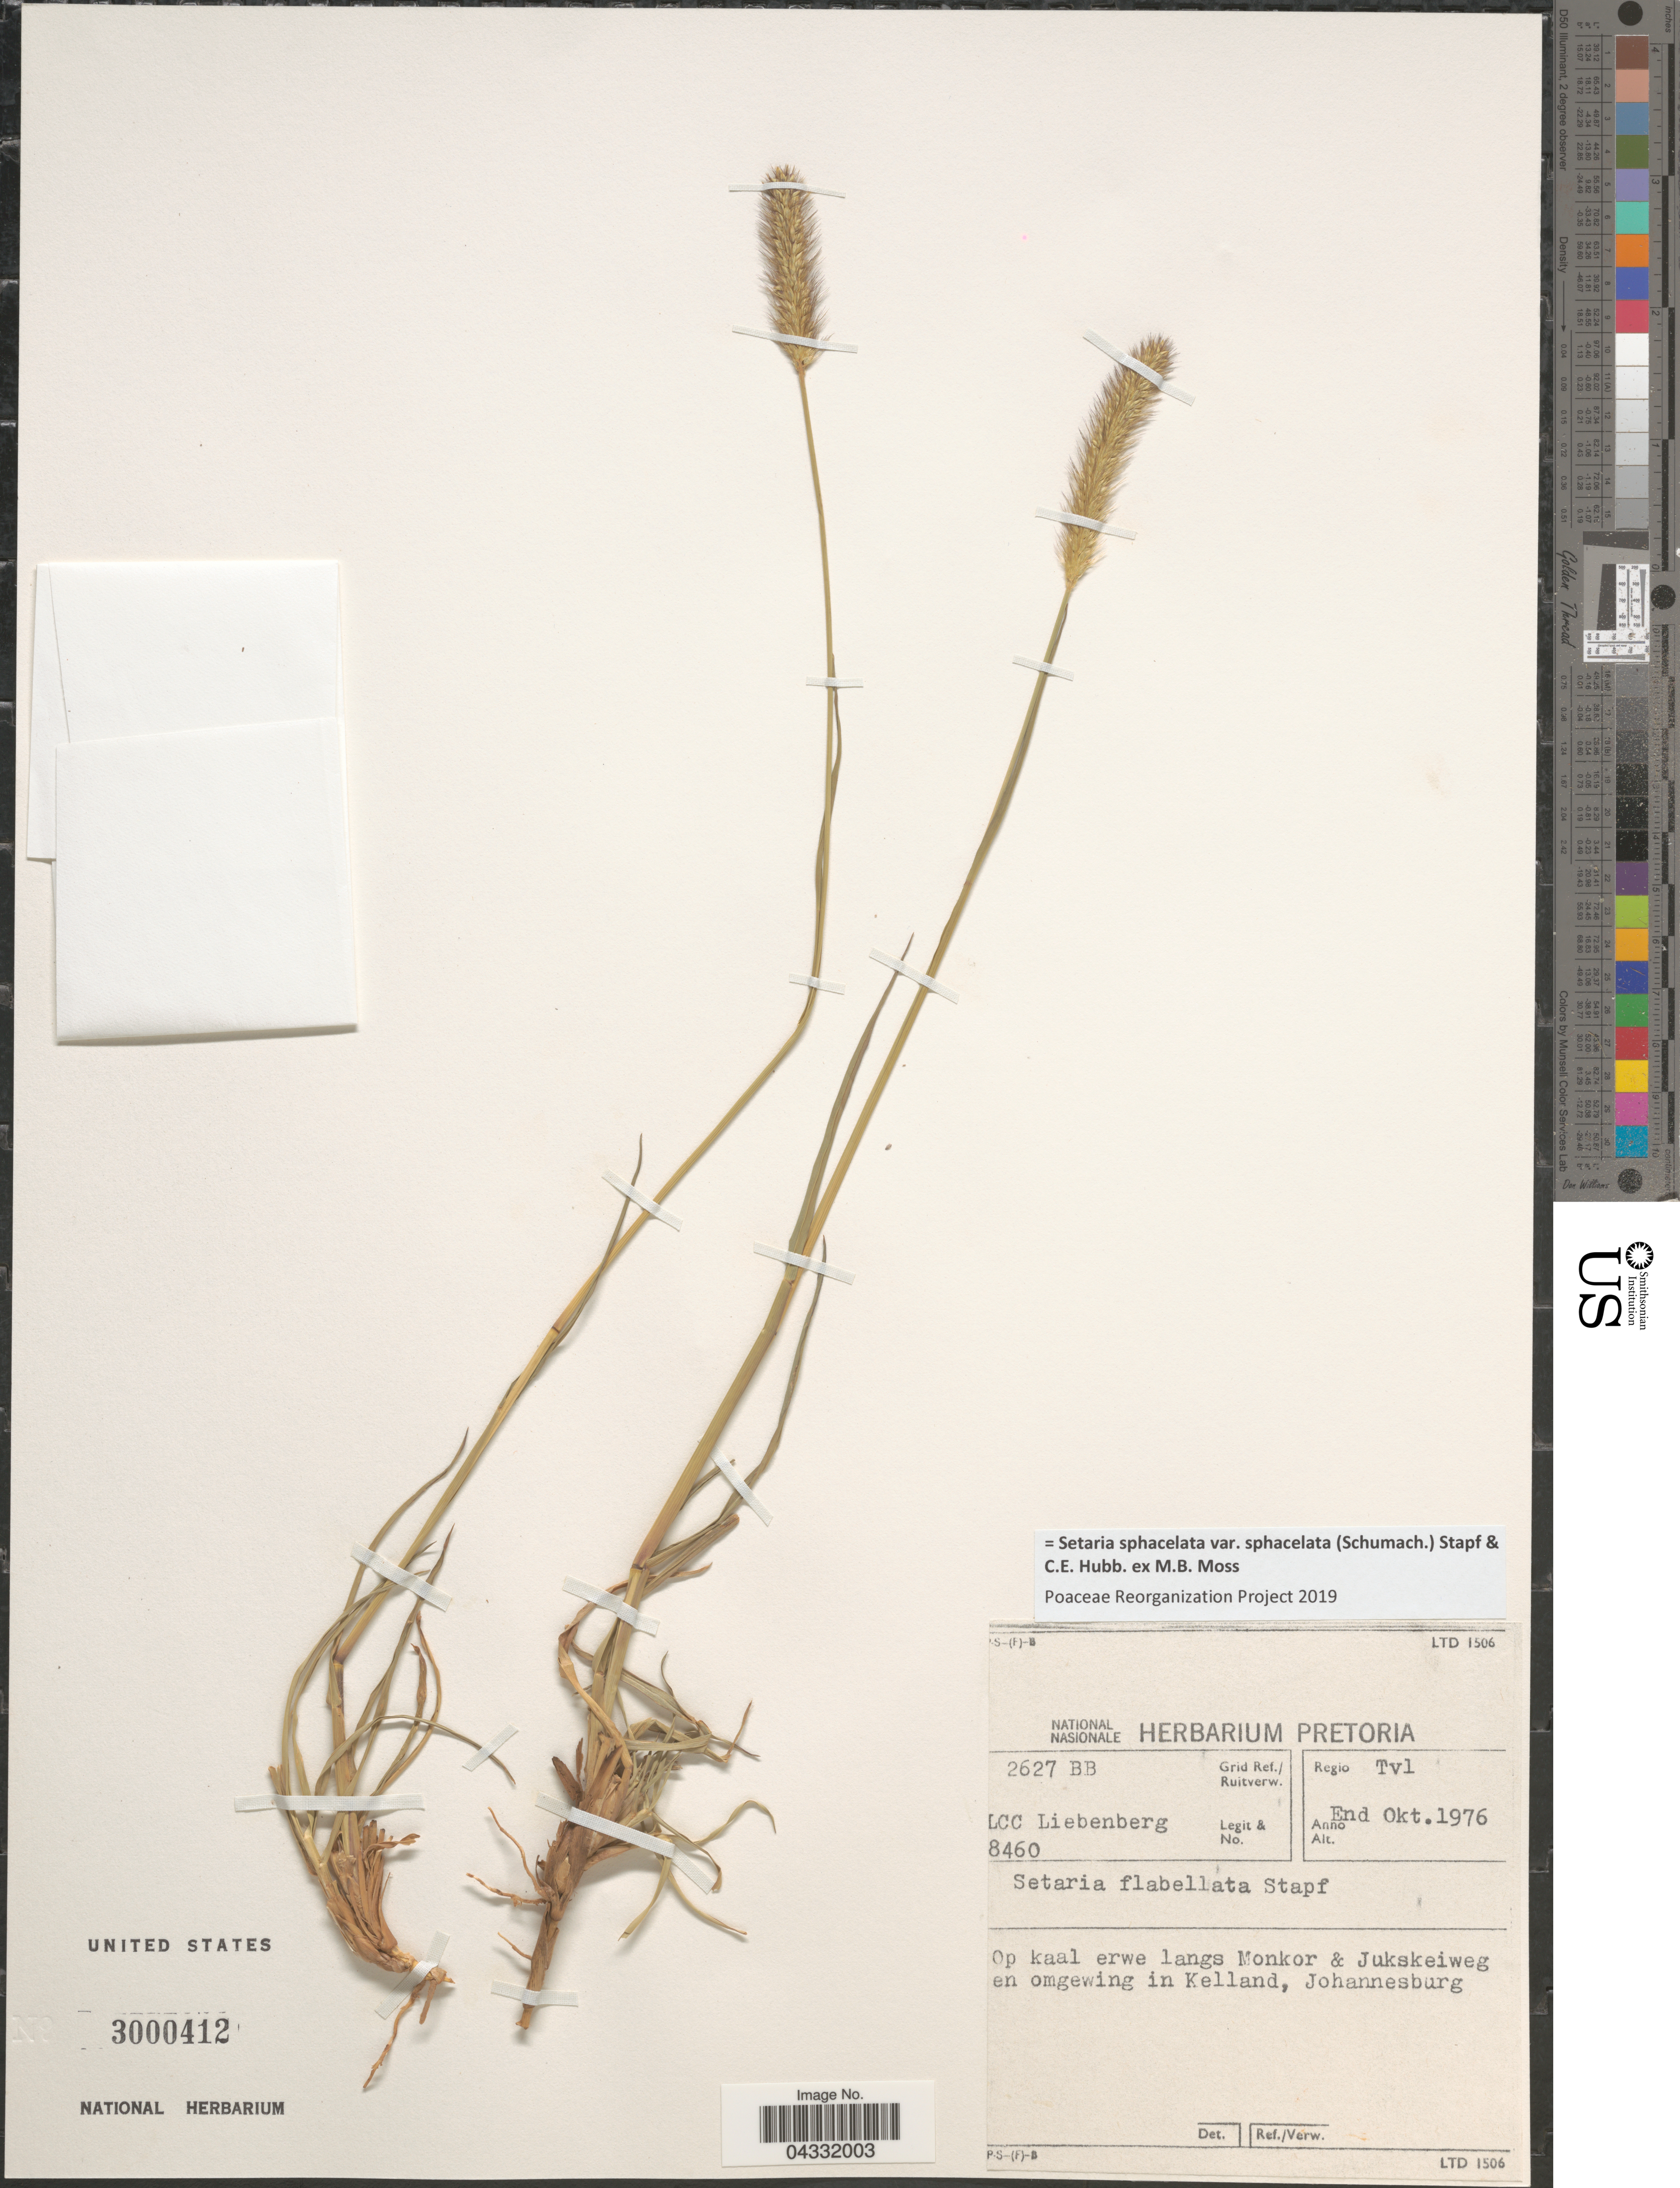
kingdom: Plantae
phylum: Tracheophyta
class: Liliopsida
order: Poales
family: Poaceae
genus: Setaria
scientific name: Setaria sphacelata var. sphacelata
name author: (Schumach.) Stapf & C. E. Hubb. ex M.B. Moss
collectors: L. Liebenberg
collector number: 8460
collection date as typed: End Okt. 1976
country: South Africa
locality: Grid.Ref./ Ruitverw. 2627 BB. Regio Tvl. Op kaal erwe langs Monkor & Jukskeiweg en omgeving in Kelland, Johannesburg.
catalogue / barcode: US 3000412